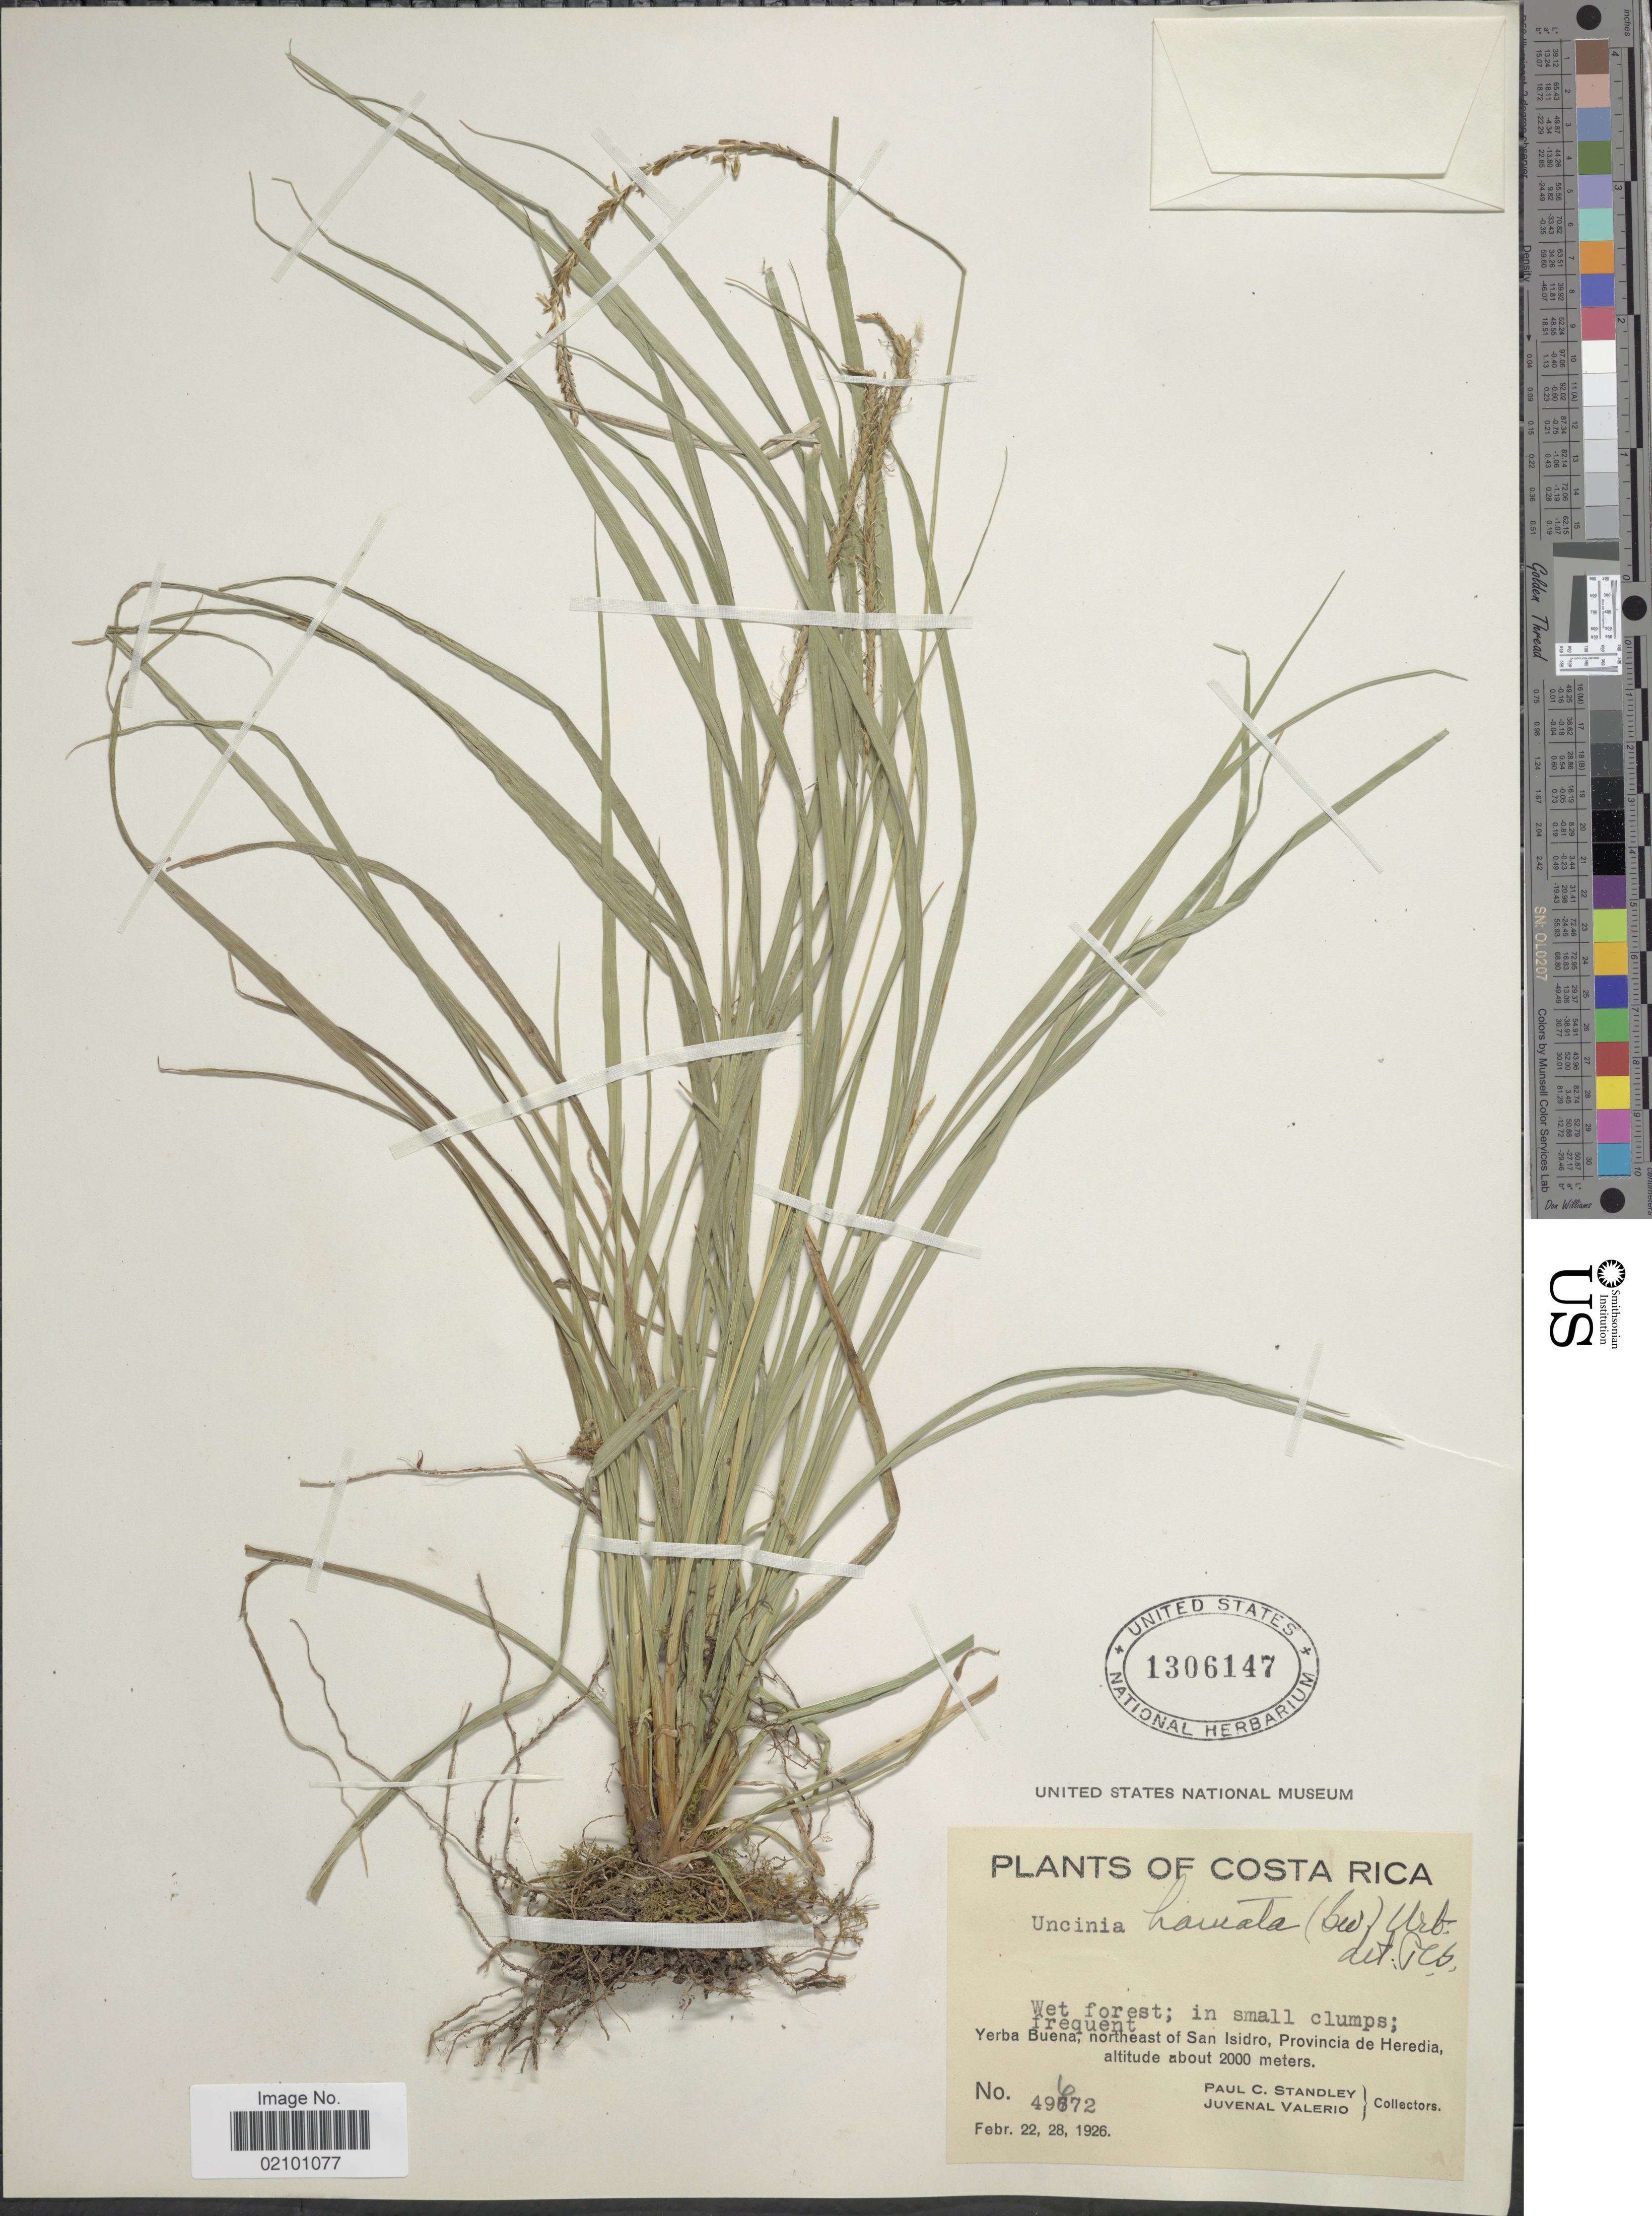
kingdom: Plantae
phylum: Tracheophyta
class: Liliopsida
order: Poales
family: Cyperaceae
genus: Carex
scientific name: Carex hamata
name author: Sw.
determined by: Strong, M. T., (US), Smithsonian Institution - National Museum of Natural History (UNITED STATES)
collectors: P. C. Standley & J. Valerio R.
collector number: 49672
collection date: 1926-02-22/1926-02-28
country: Costa Rica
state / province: Heredia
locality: Yerba Buena, northeast of San Isidro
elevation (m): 2000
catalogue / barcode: US 1306147